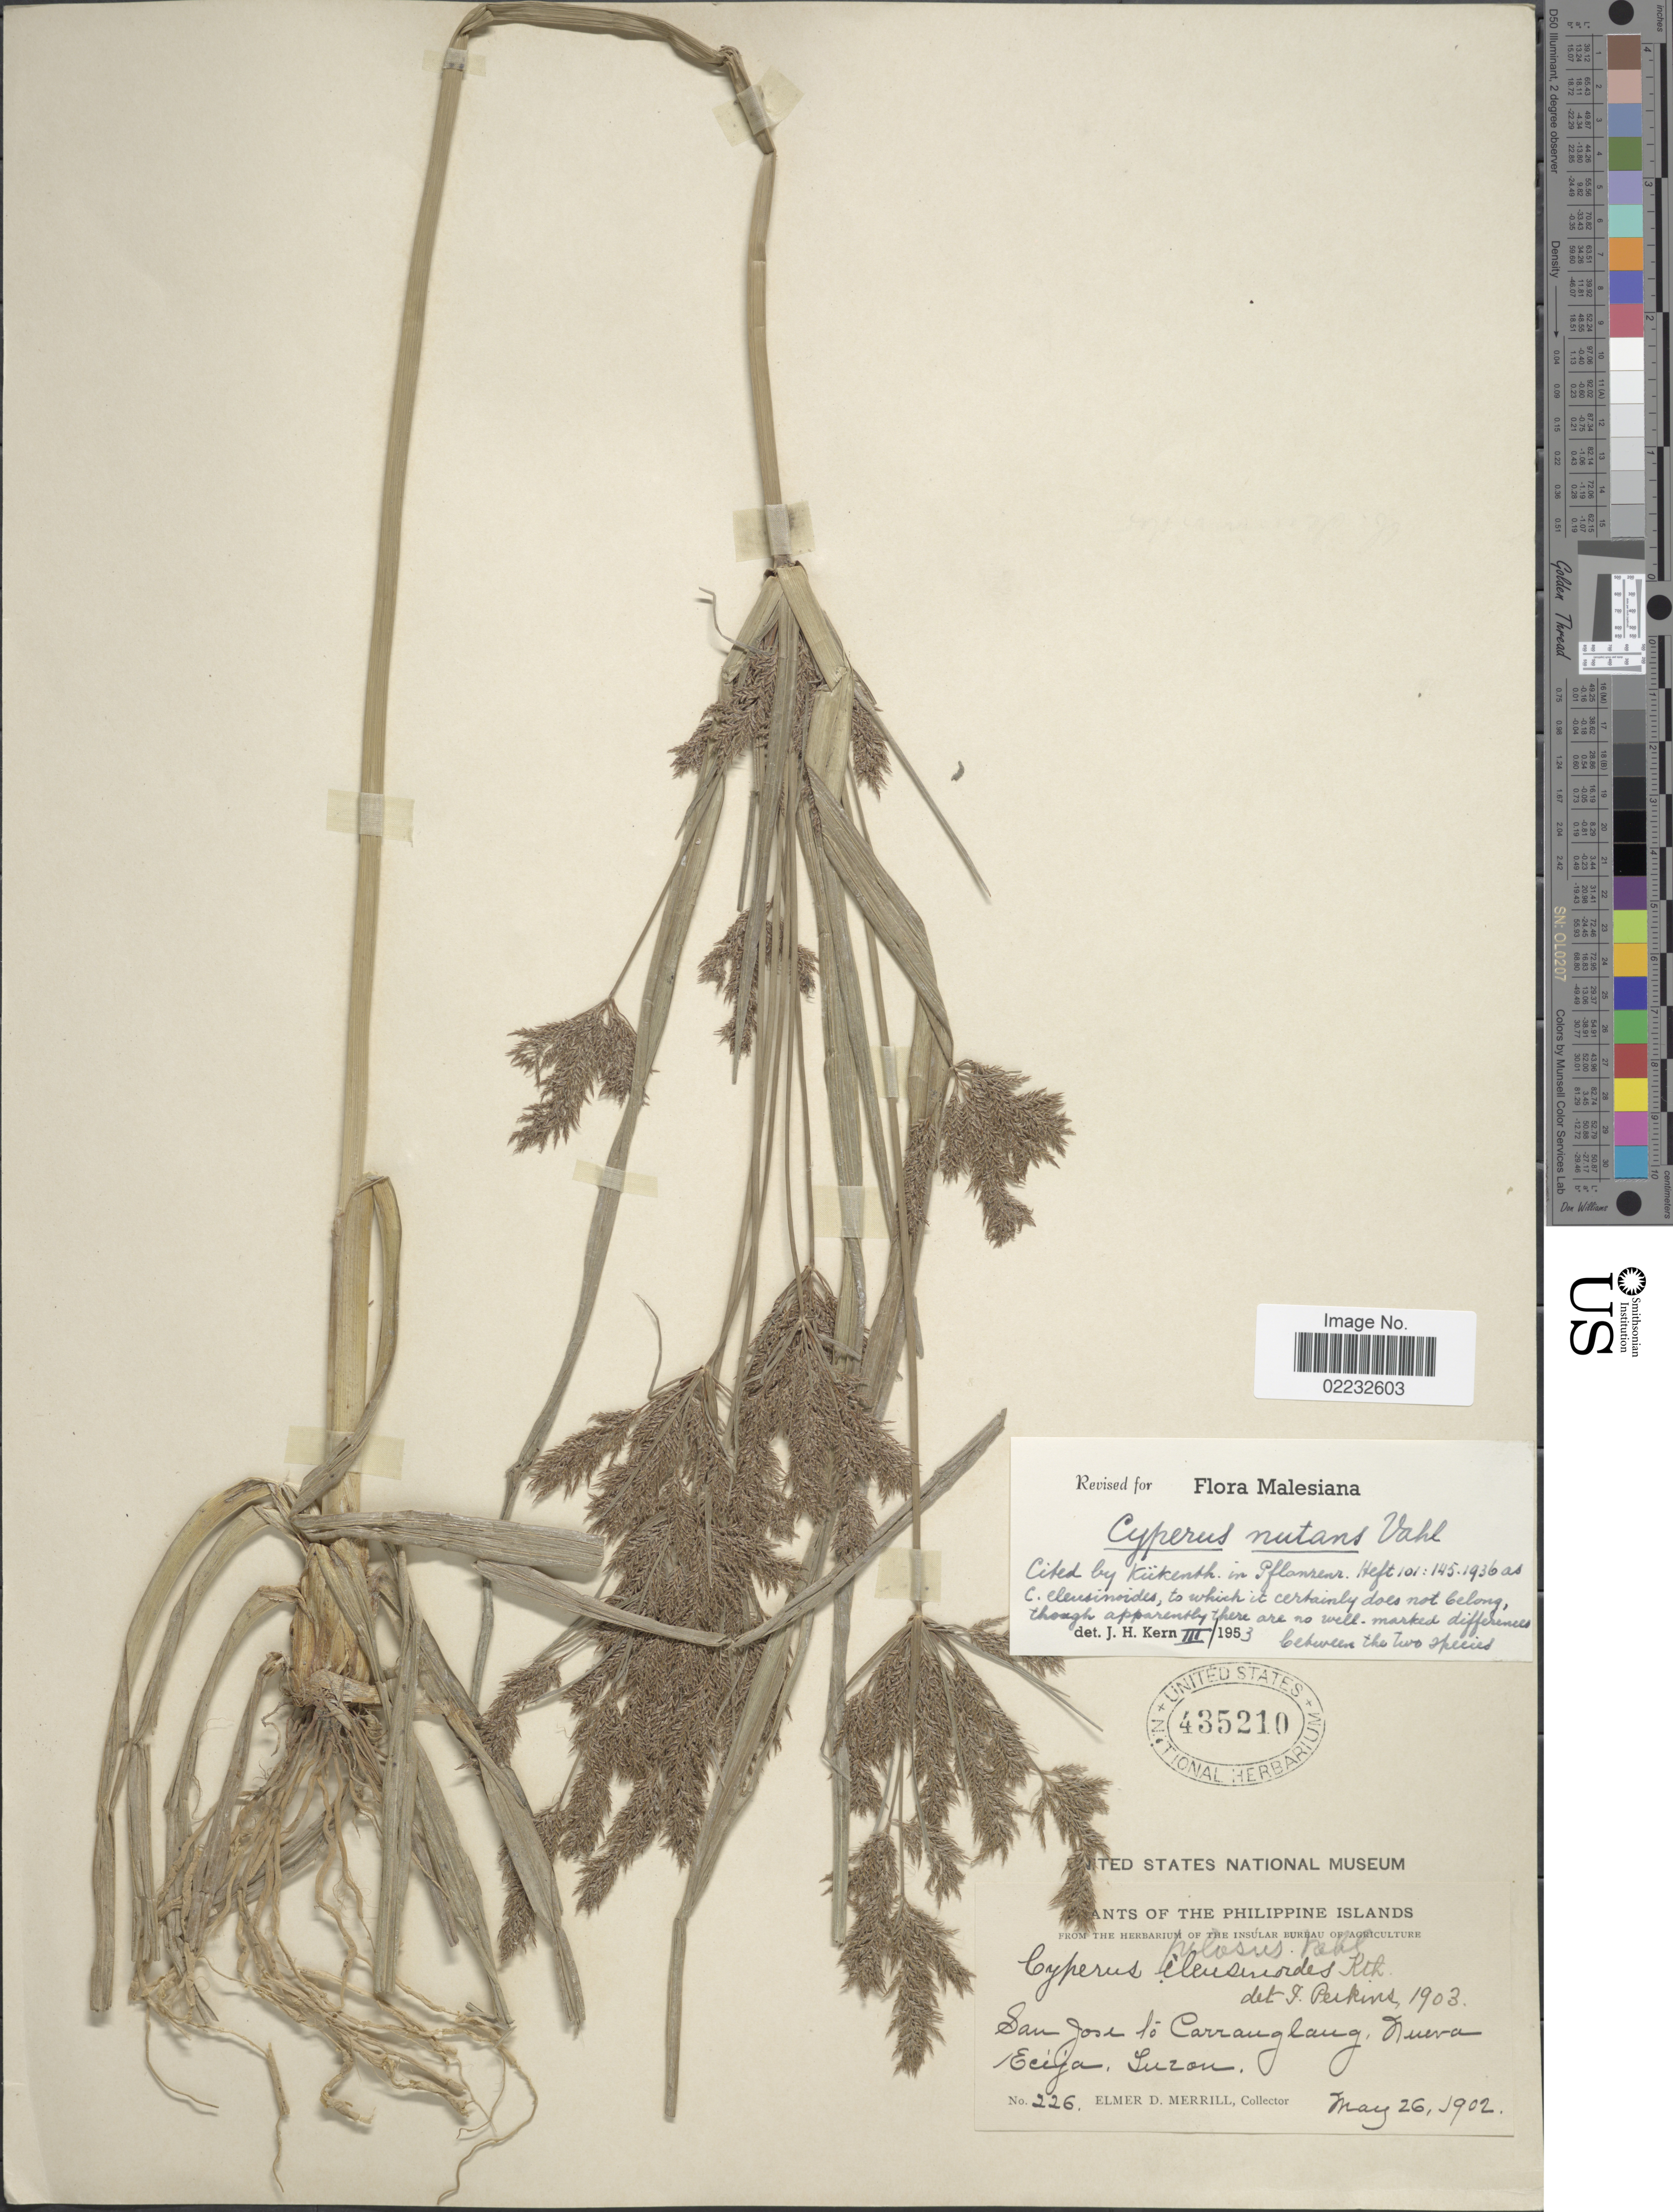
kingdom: Plantae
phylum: Tracheophyta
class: Liliopsida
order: Poales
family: Cyperaceae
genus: Cyperus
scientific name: Cyperus nutans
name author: Vahl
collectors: E. D. Merrill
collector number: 226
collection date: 1902-05-26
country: Philippines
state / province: Central Luzon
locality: San Jose to Carranglang, Nueva Ecija, Luzon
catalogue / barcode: US 435210